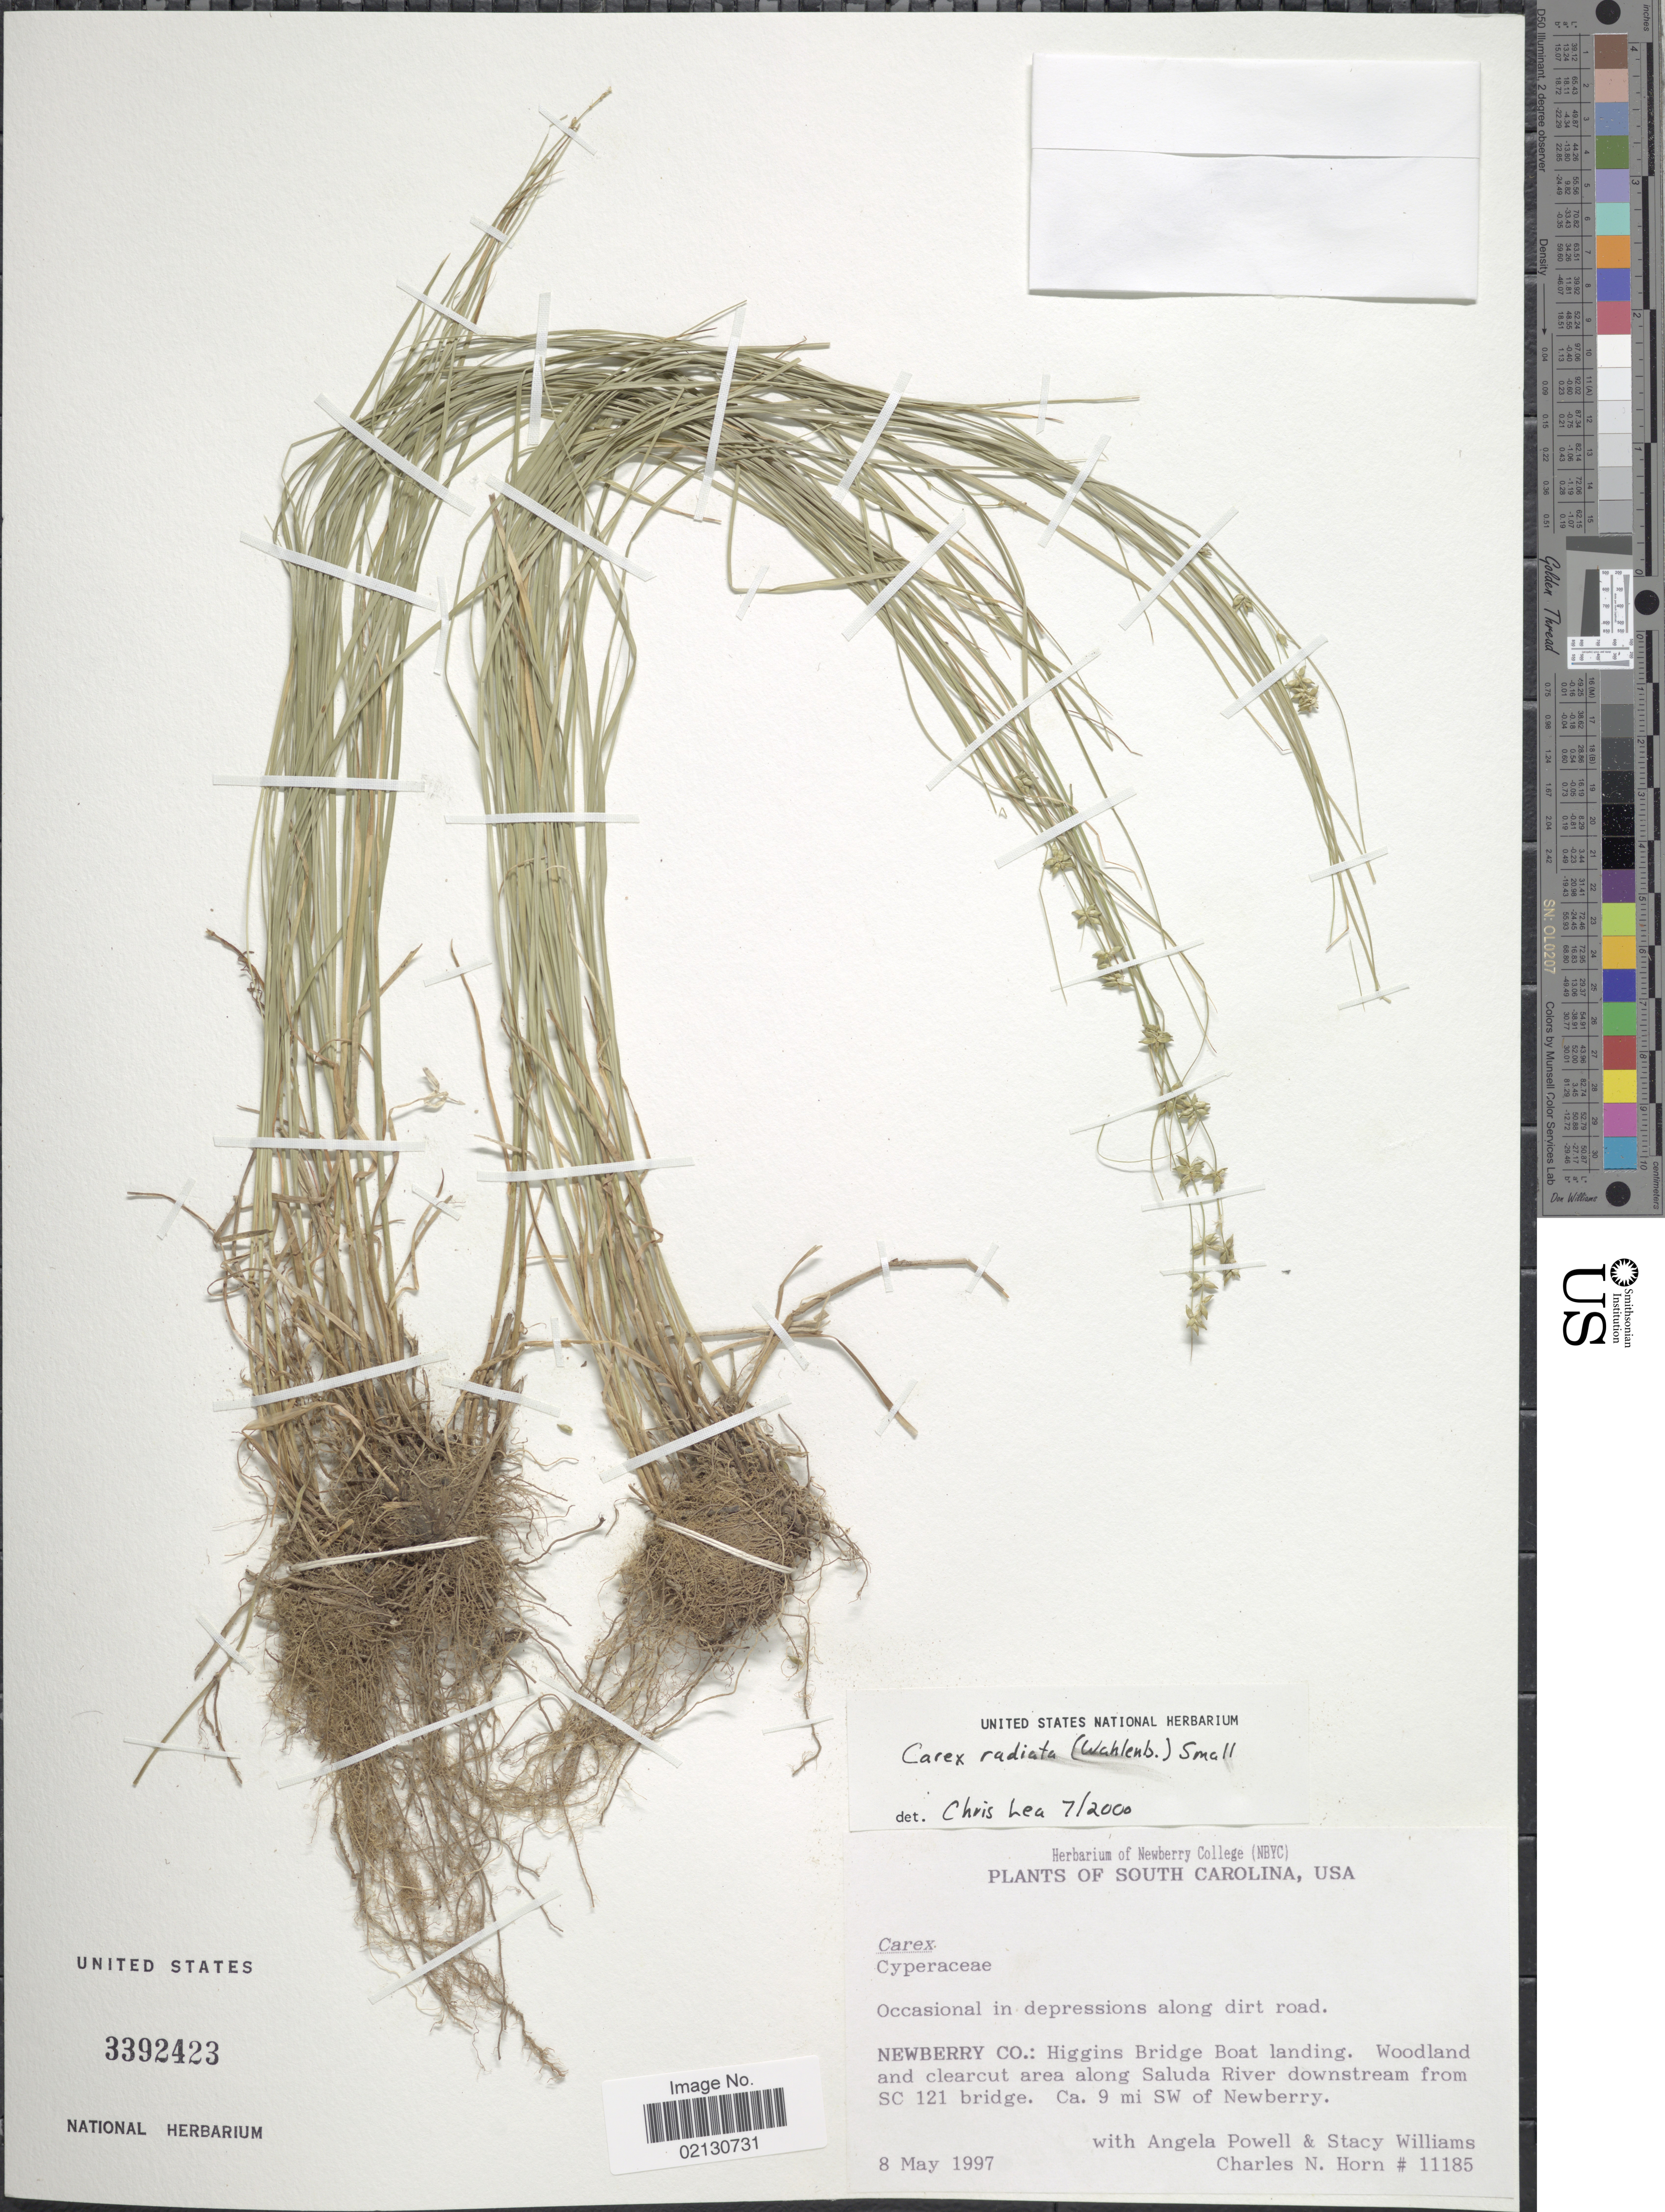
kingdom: Plantae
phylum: Tracheophyta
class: Liliopsida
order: Poales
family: Cyperaceae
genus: Carex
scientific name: Carex radiata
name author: (Wahlenb.) Small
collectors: C. Horn, A. Powell & S. Williams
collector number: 11185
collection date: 1997-05-08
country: United States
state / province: South Carolina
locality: Newberry Co.: Higgins Bridge Boat Landing. along Saluda River downstream from SC 121 bridge. Ca. 9 mi SW of Newberry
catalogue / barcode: US 3392423